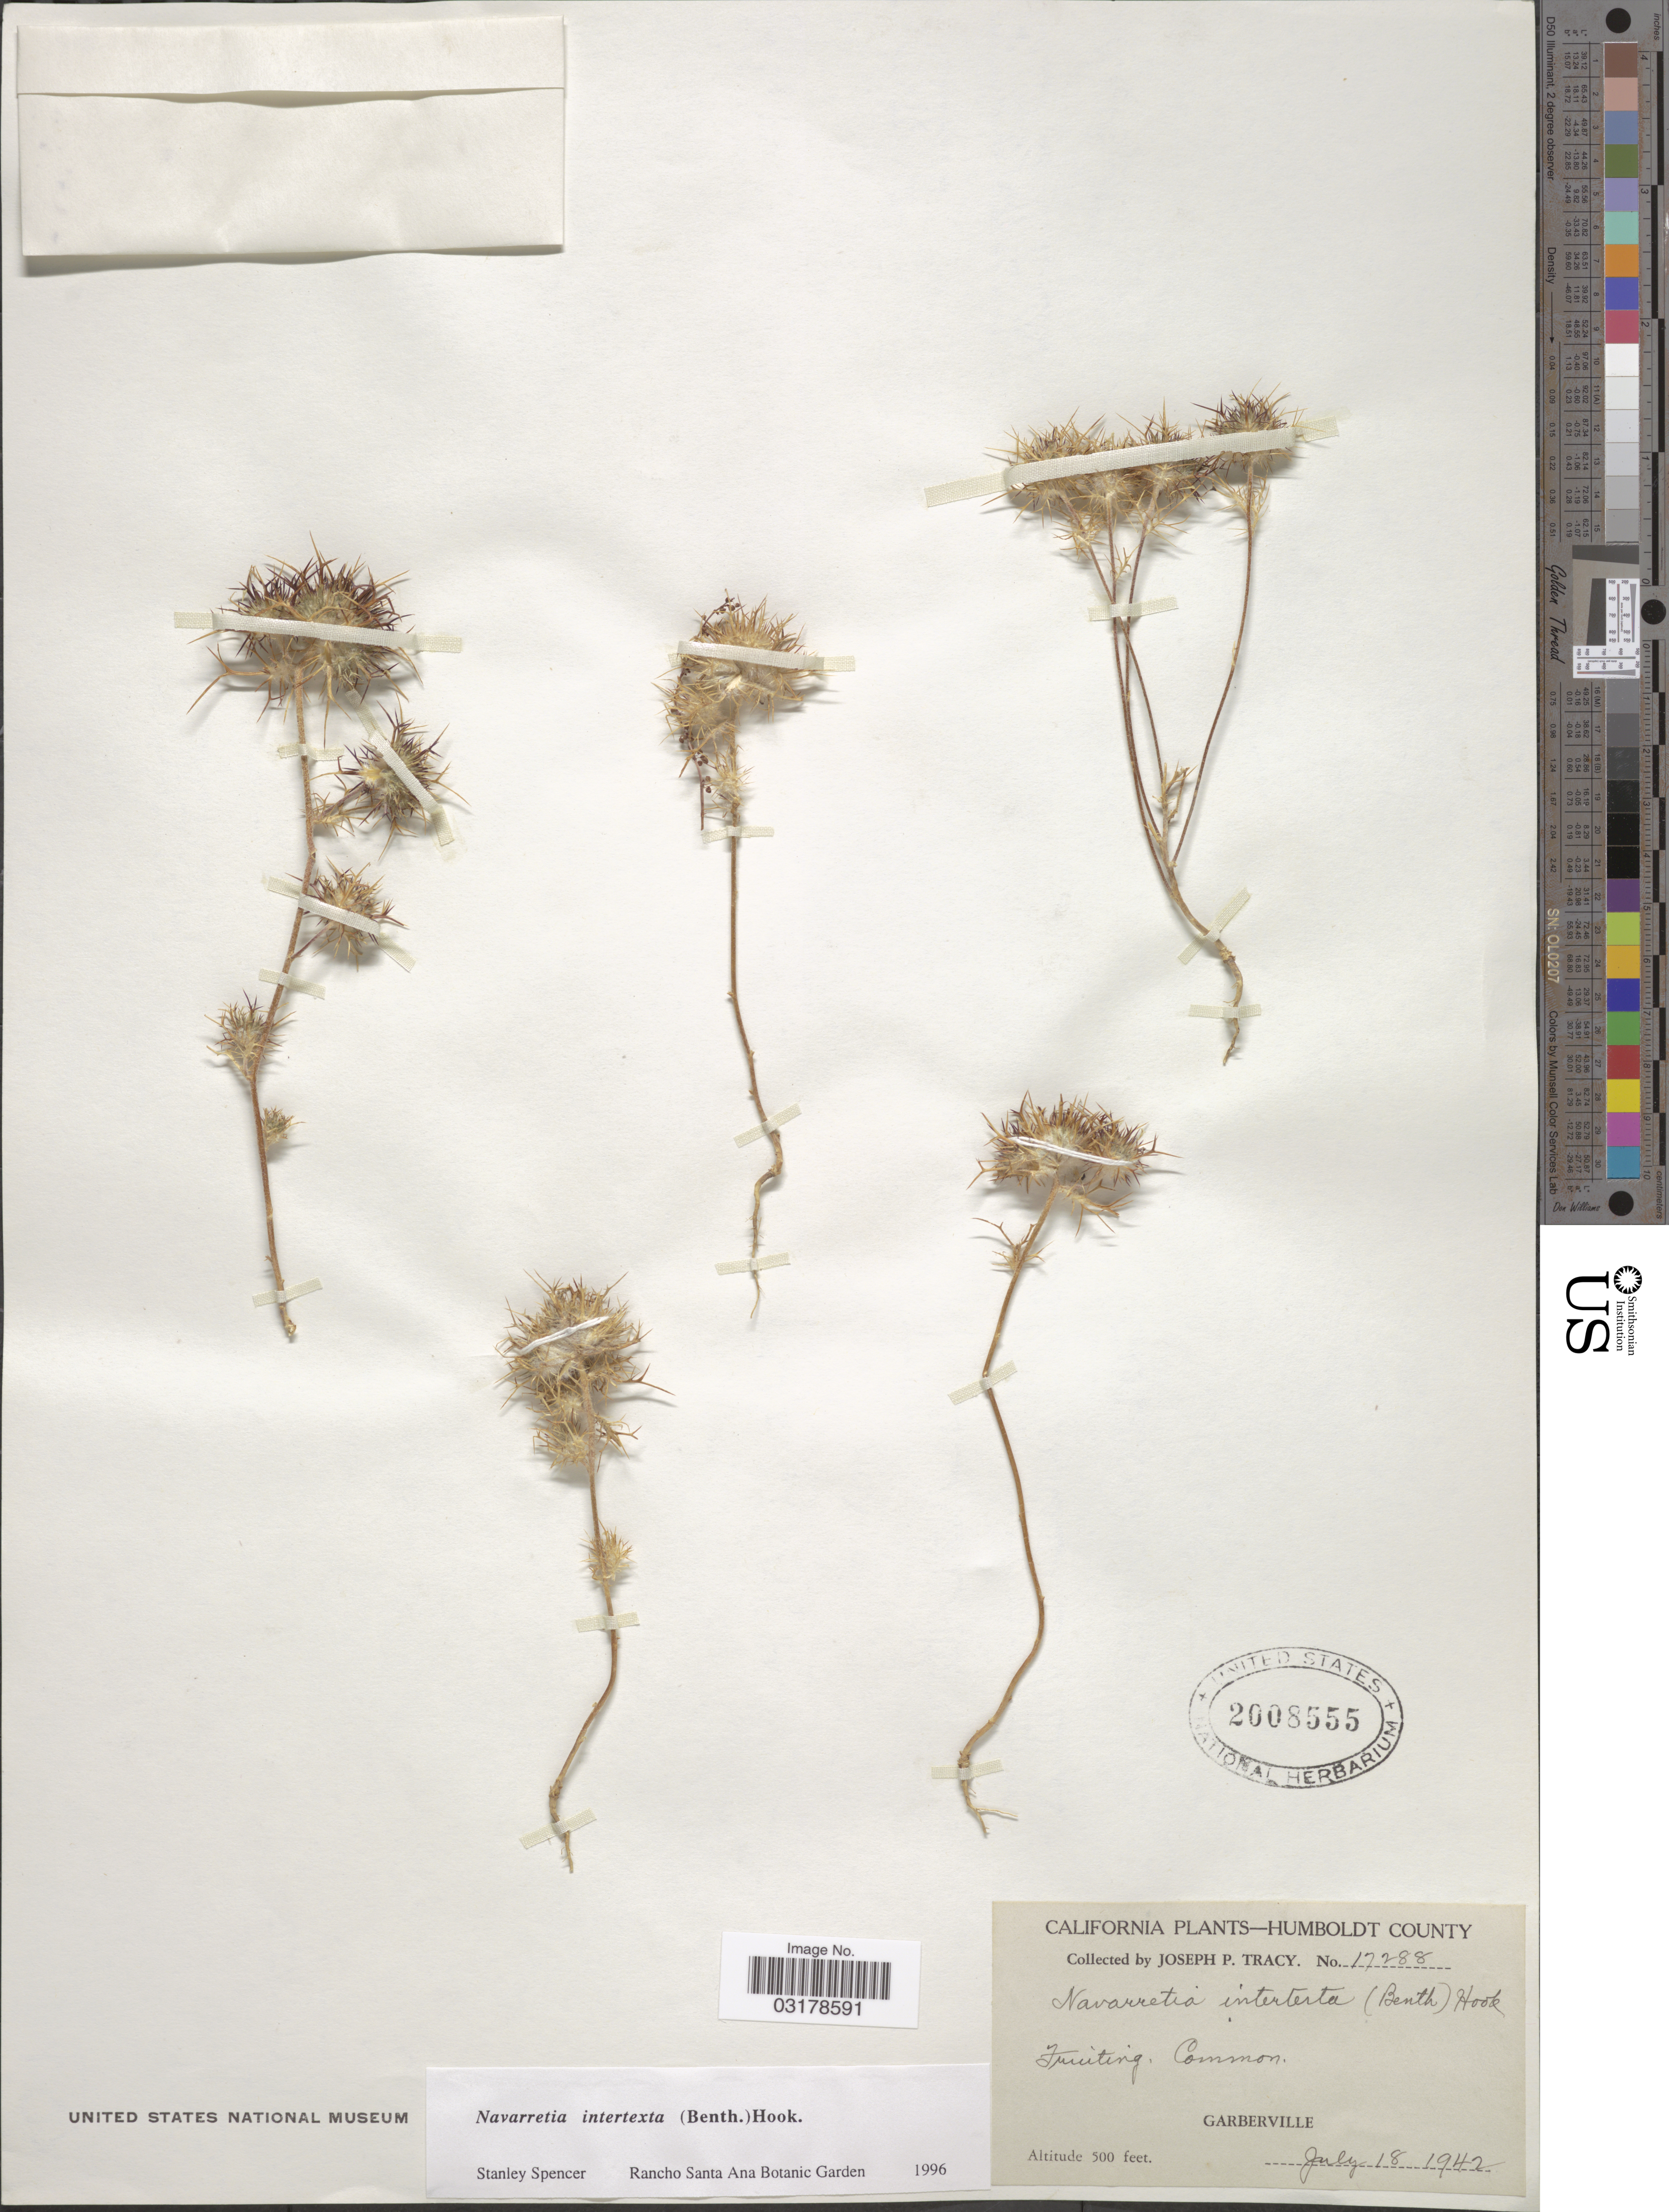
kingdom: Plantae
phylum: Tracheophyta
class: Magnoliopsida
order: Ericales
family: Polemoniaceae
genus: Navarretia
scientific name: Navarretia intertexta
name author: (Benth.) Hook.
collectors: J. Tracy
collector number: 17288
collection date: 1942-07-18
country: United States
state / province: California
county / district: Humboldt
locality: Humboldt County. Garberville.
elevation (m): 152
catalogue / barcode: US 2008555